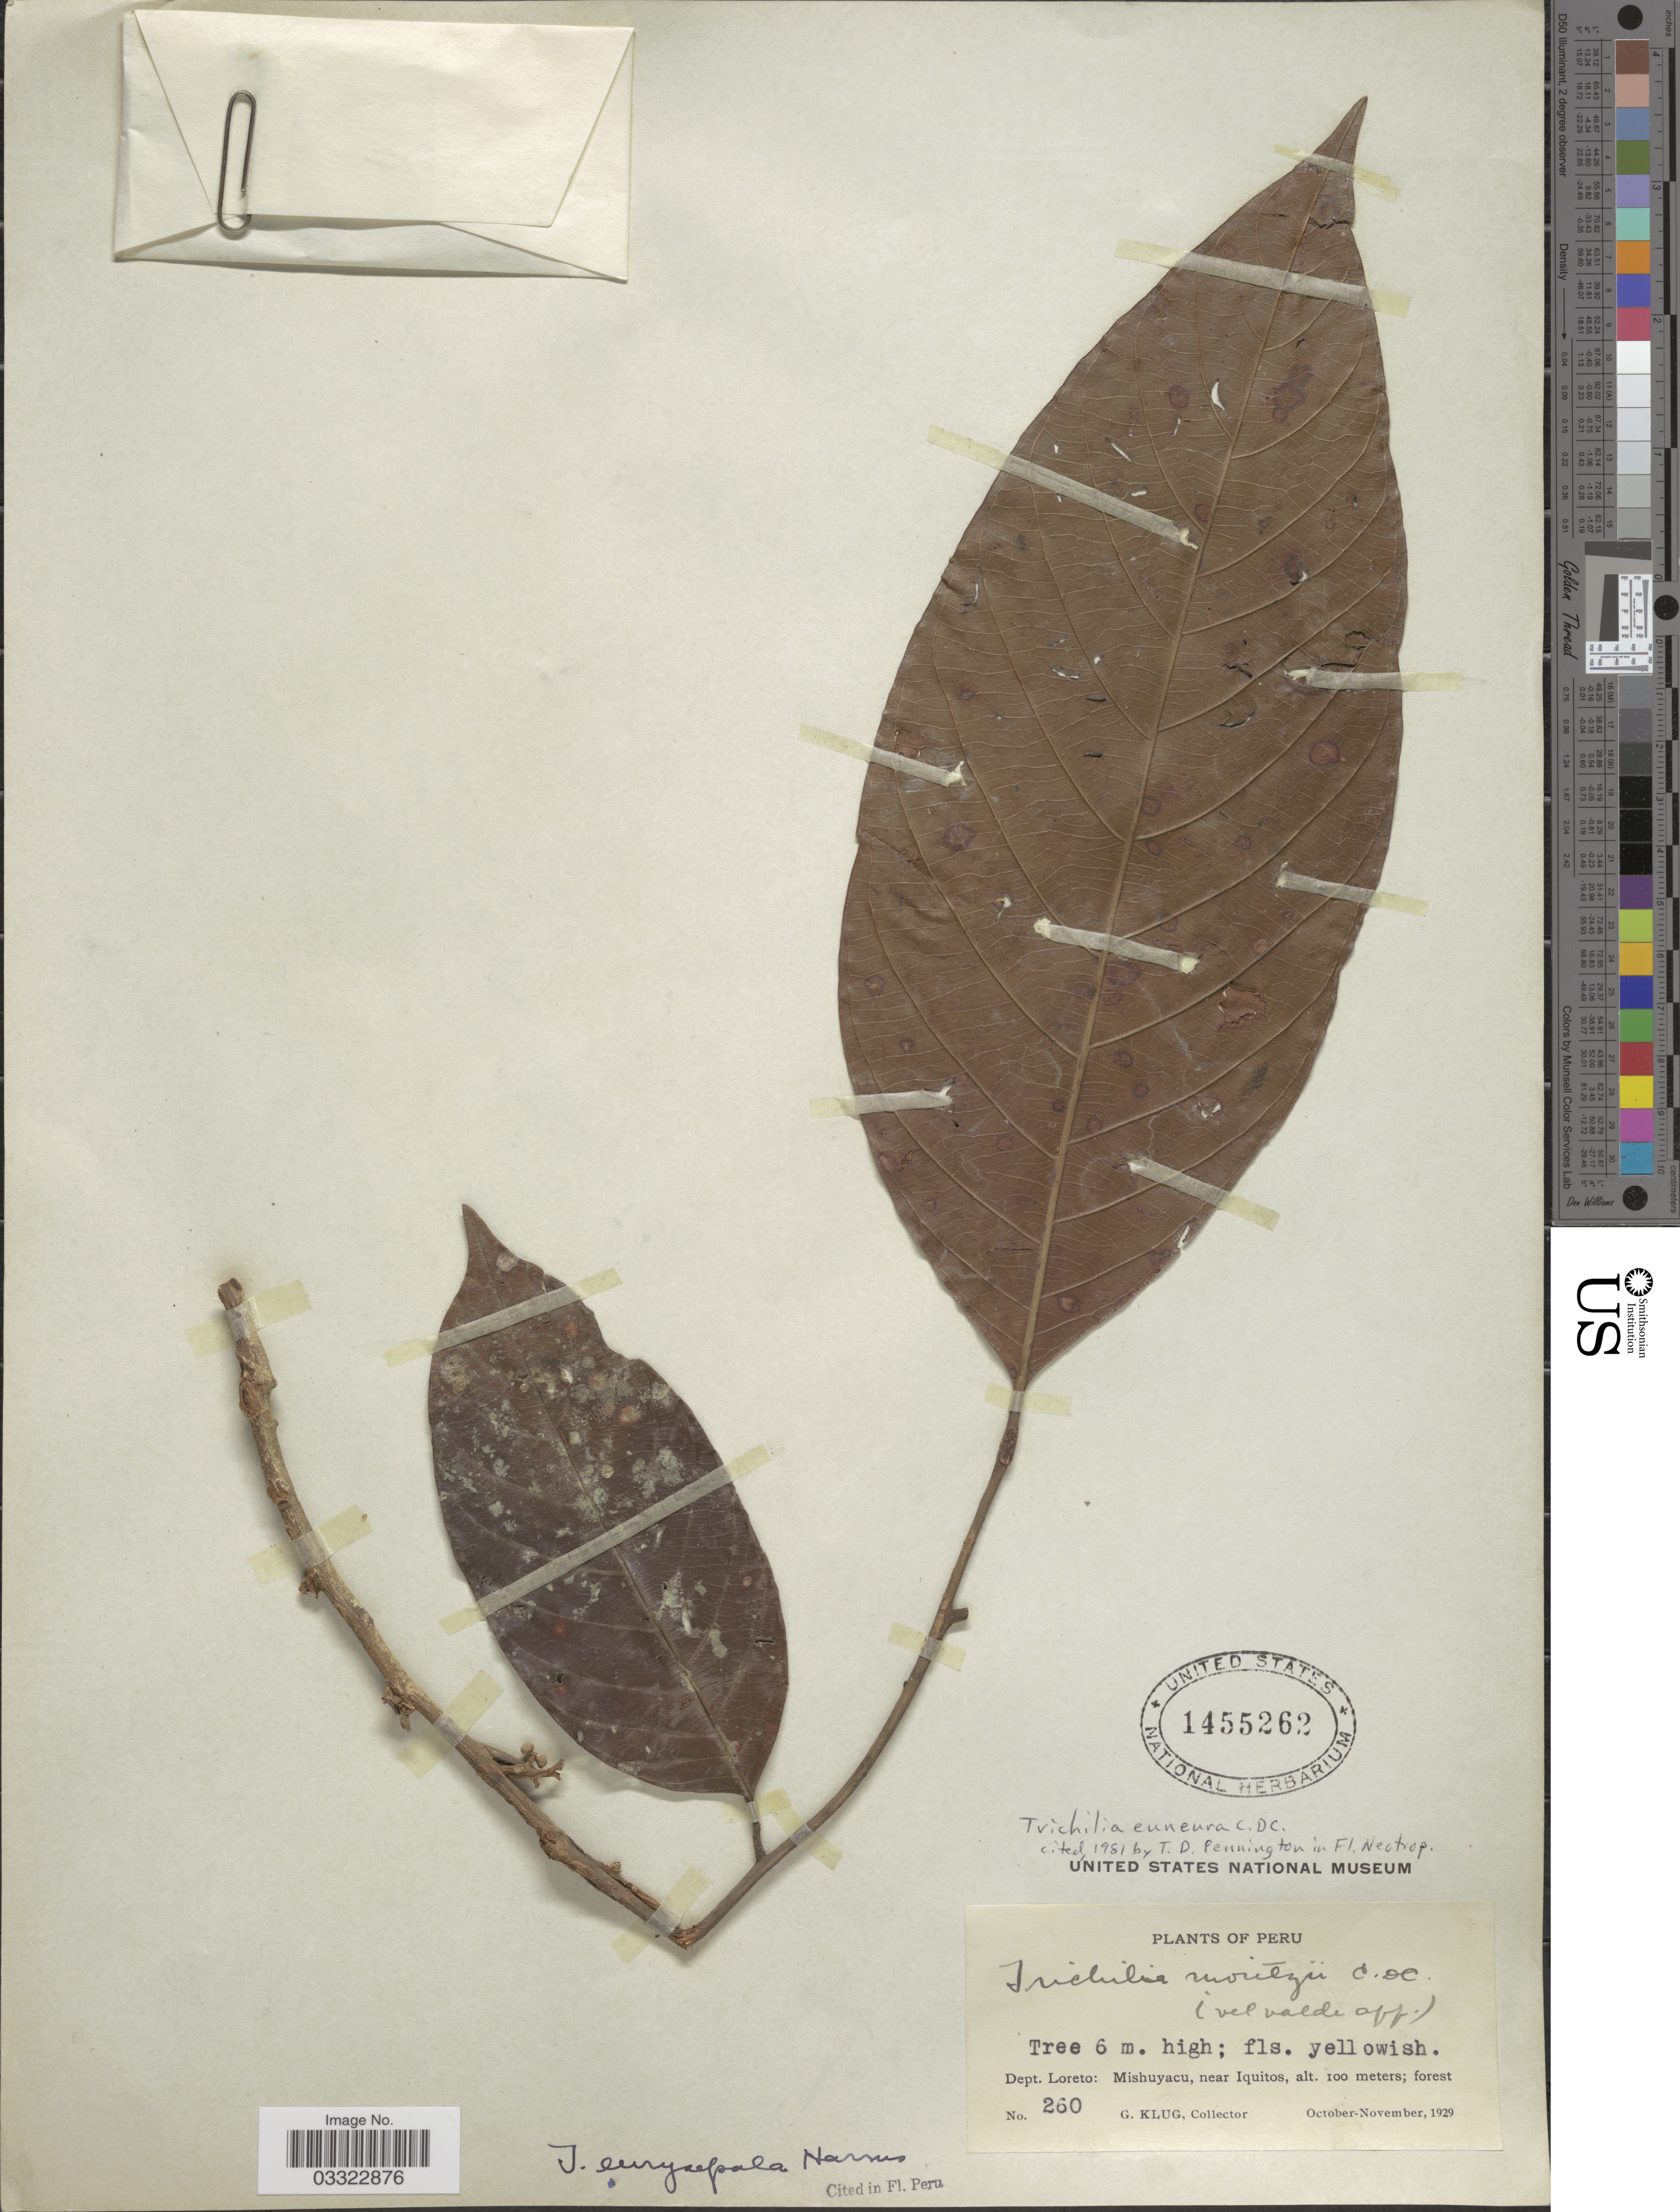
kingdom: Plantae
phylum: Tracheophyta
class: Magnoliopsida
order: Sapindales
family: Meliaceae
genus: Trichilia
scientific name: Trichilia euneura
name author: C. DC.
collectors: G. Klug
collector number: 260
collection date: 1929-10/1929-11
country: Peru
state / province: Loreto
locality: Dept. Loreto: Mishuyacu, near Iquitos.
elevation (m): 100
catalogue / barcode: US 1455262